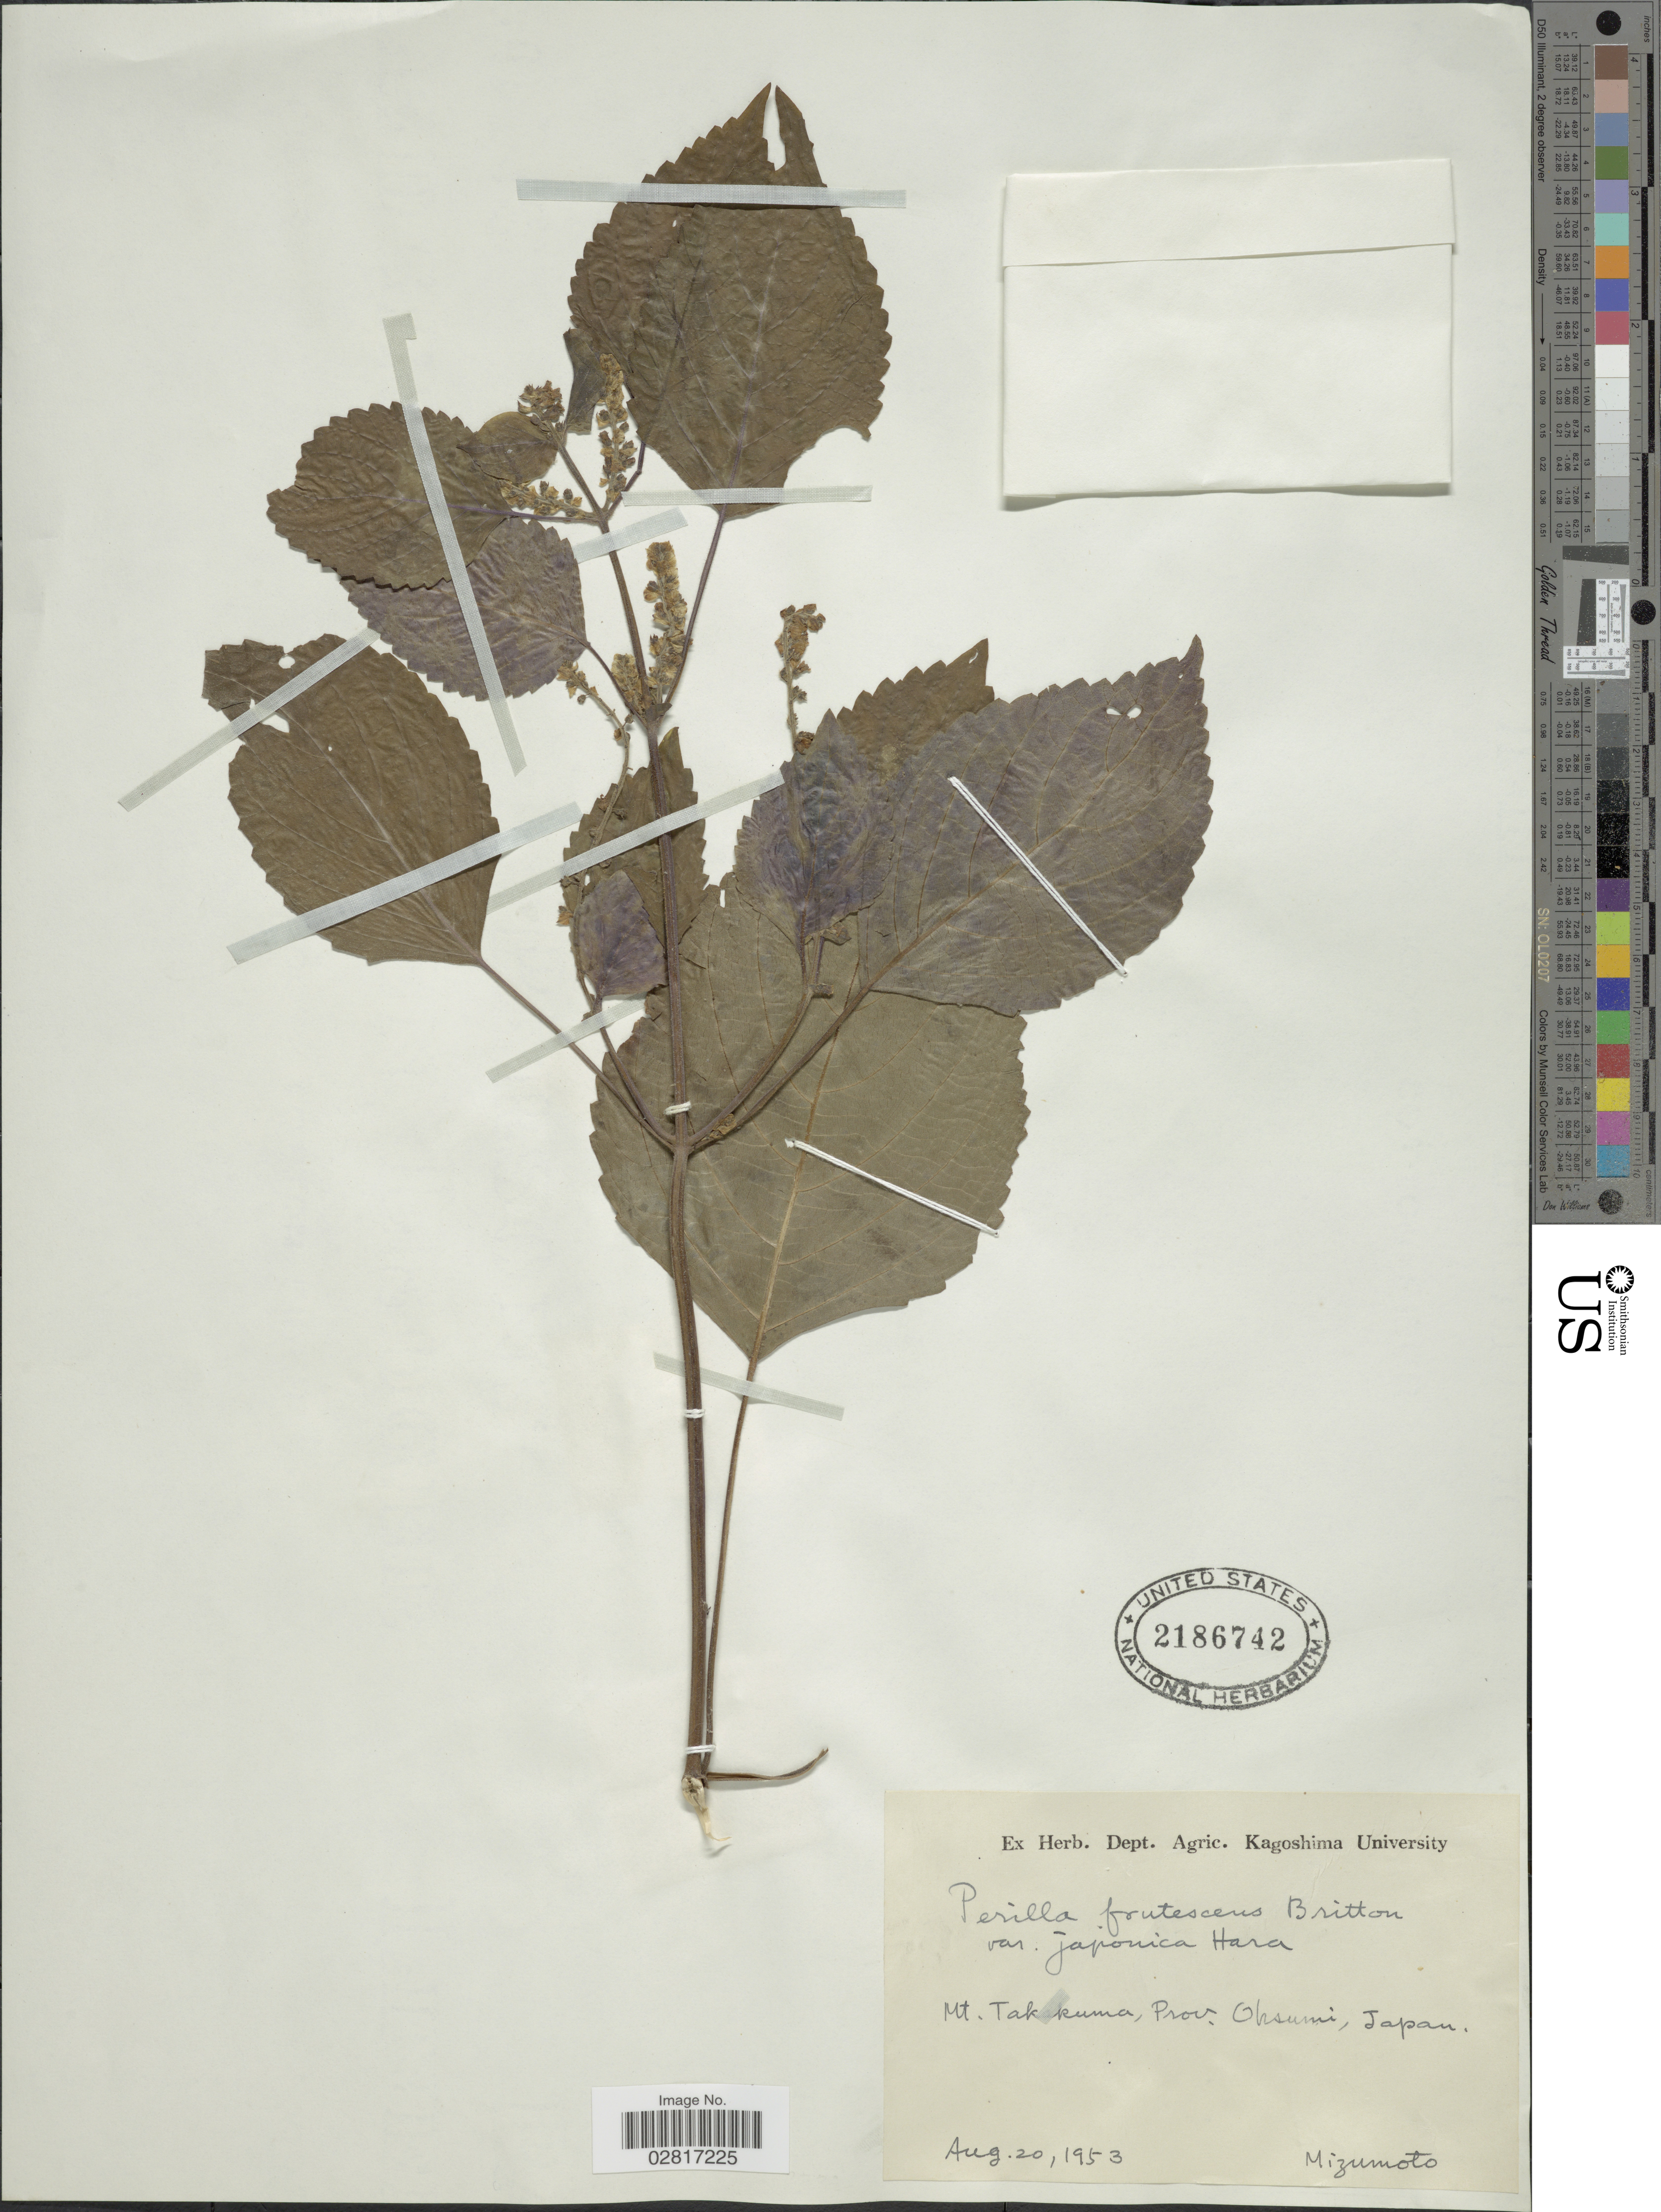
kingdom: Plantae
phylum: Tracheophyta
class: Magnoliopsida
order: Lamiales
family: Lamiaceae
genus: Perilla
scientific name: Perilla frutescens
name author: (L.) Britton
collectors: Mizumoto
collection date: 1953-08-20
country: Japan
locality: Mt. Tak [illegible text]kuma, Prov. Ohsumi.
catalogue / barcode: US 2186742